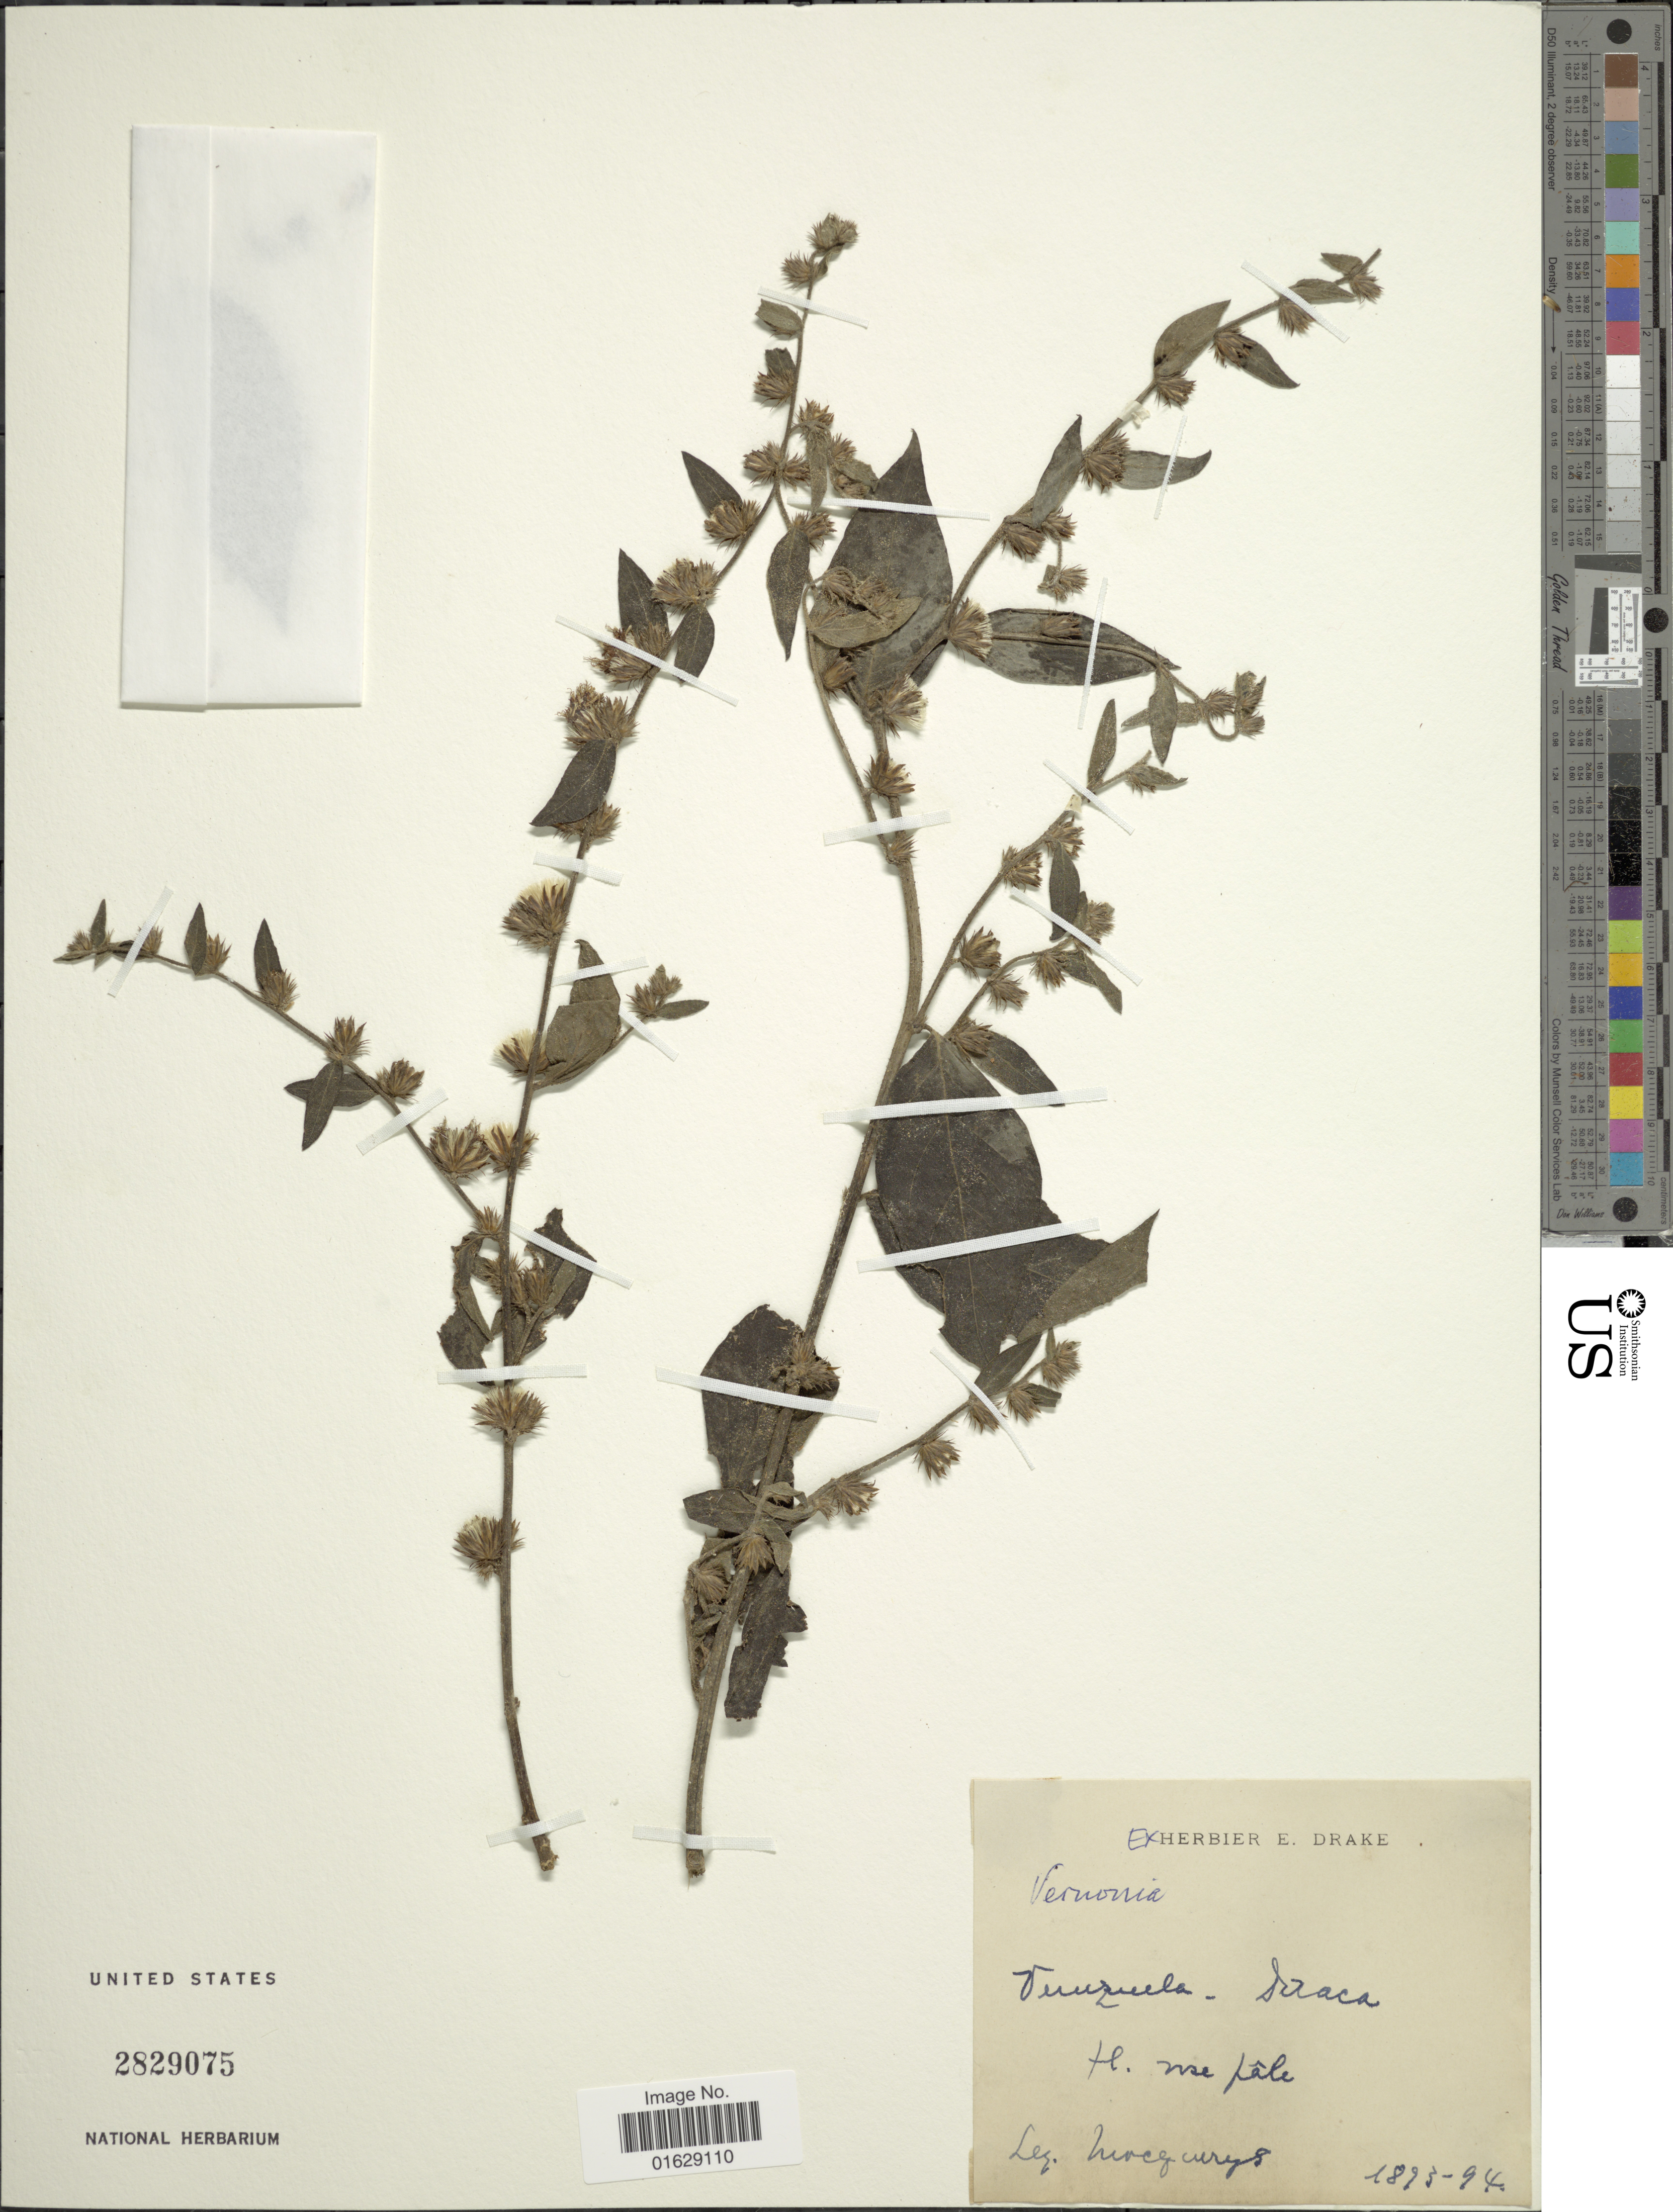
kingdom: Plantae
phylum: Tracheophyta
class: Magnoliopsida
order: Asterales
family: Asteraceae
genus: Lepidaploa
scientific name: Lepidaploa sp.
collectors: A. Mocquerys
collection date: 1893/1894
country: Venezuela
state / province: Lara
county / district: Crespo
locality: Duaca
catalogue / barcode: US 2829075